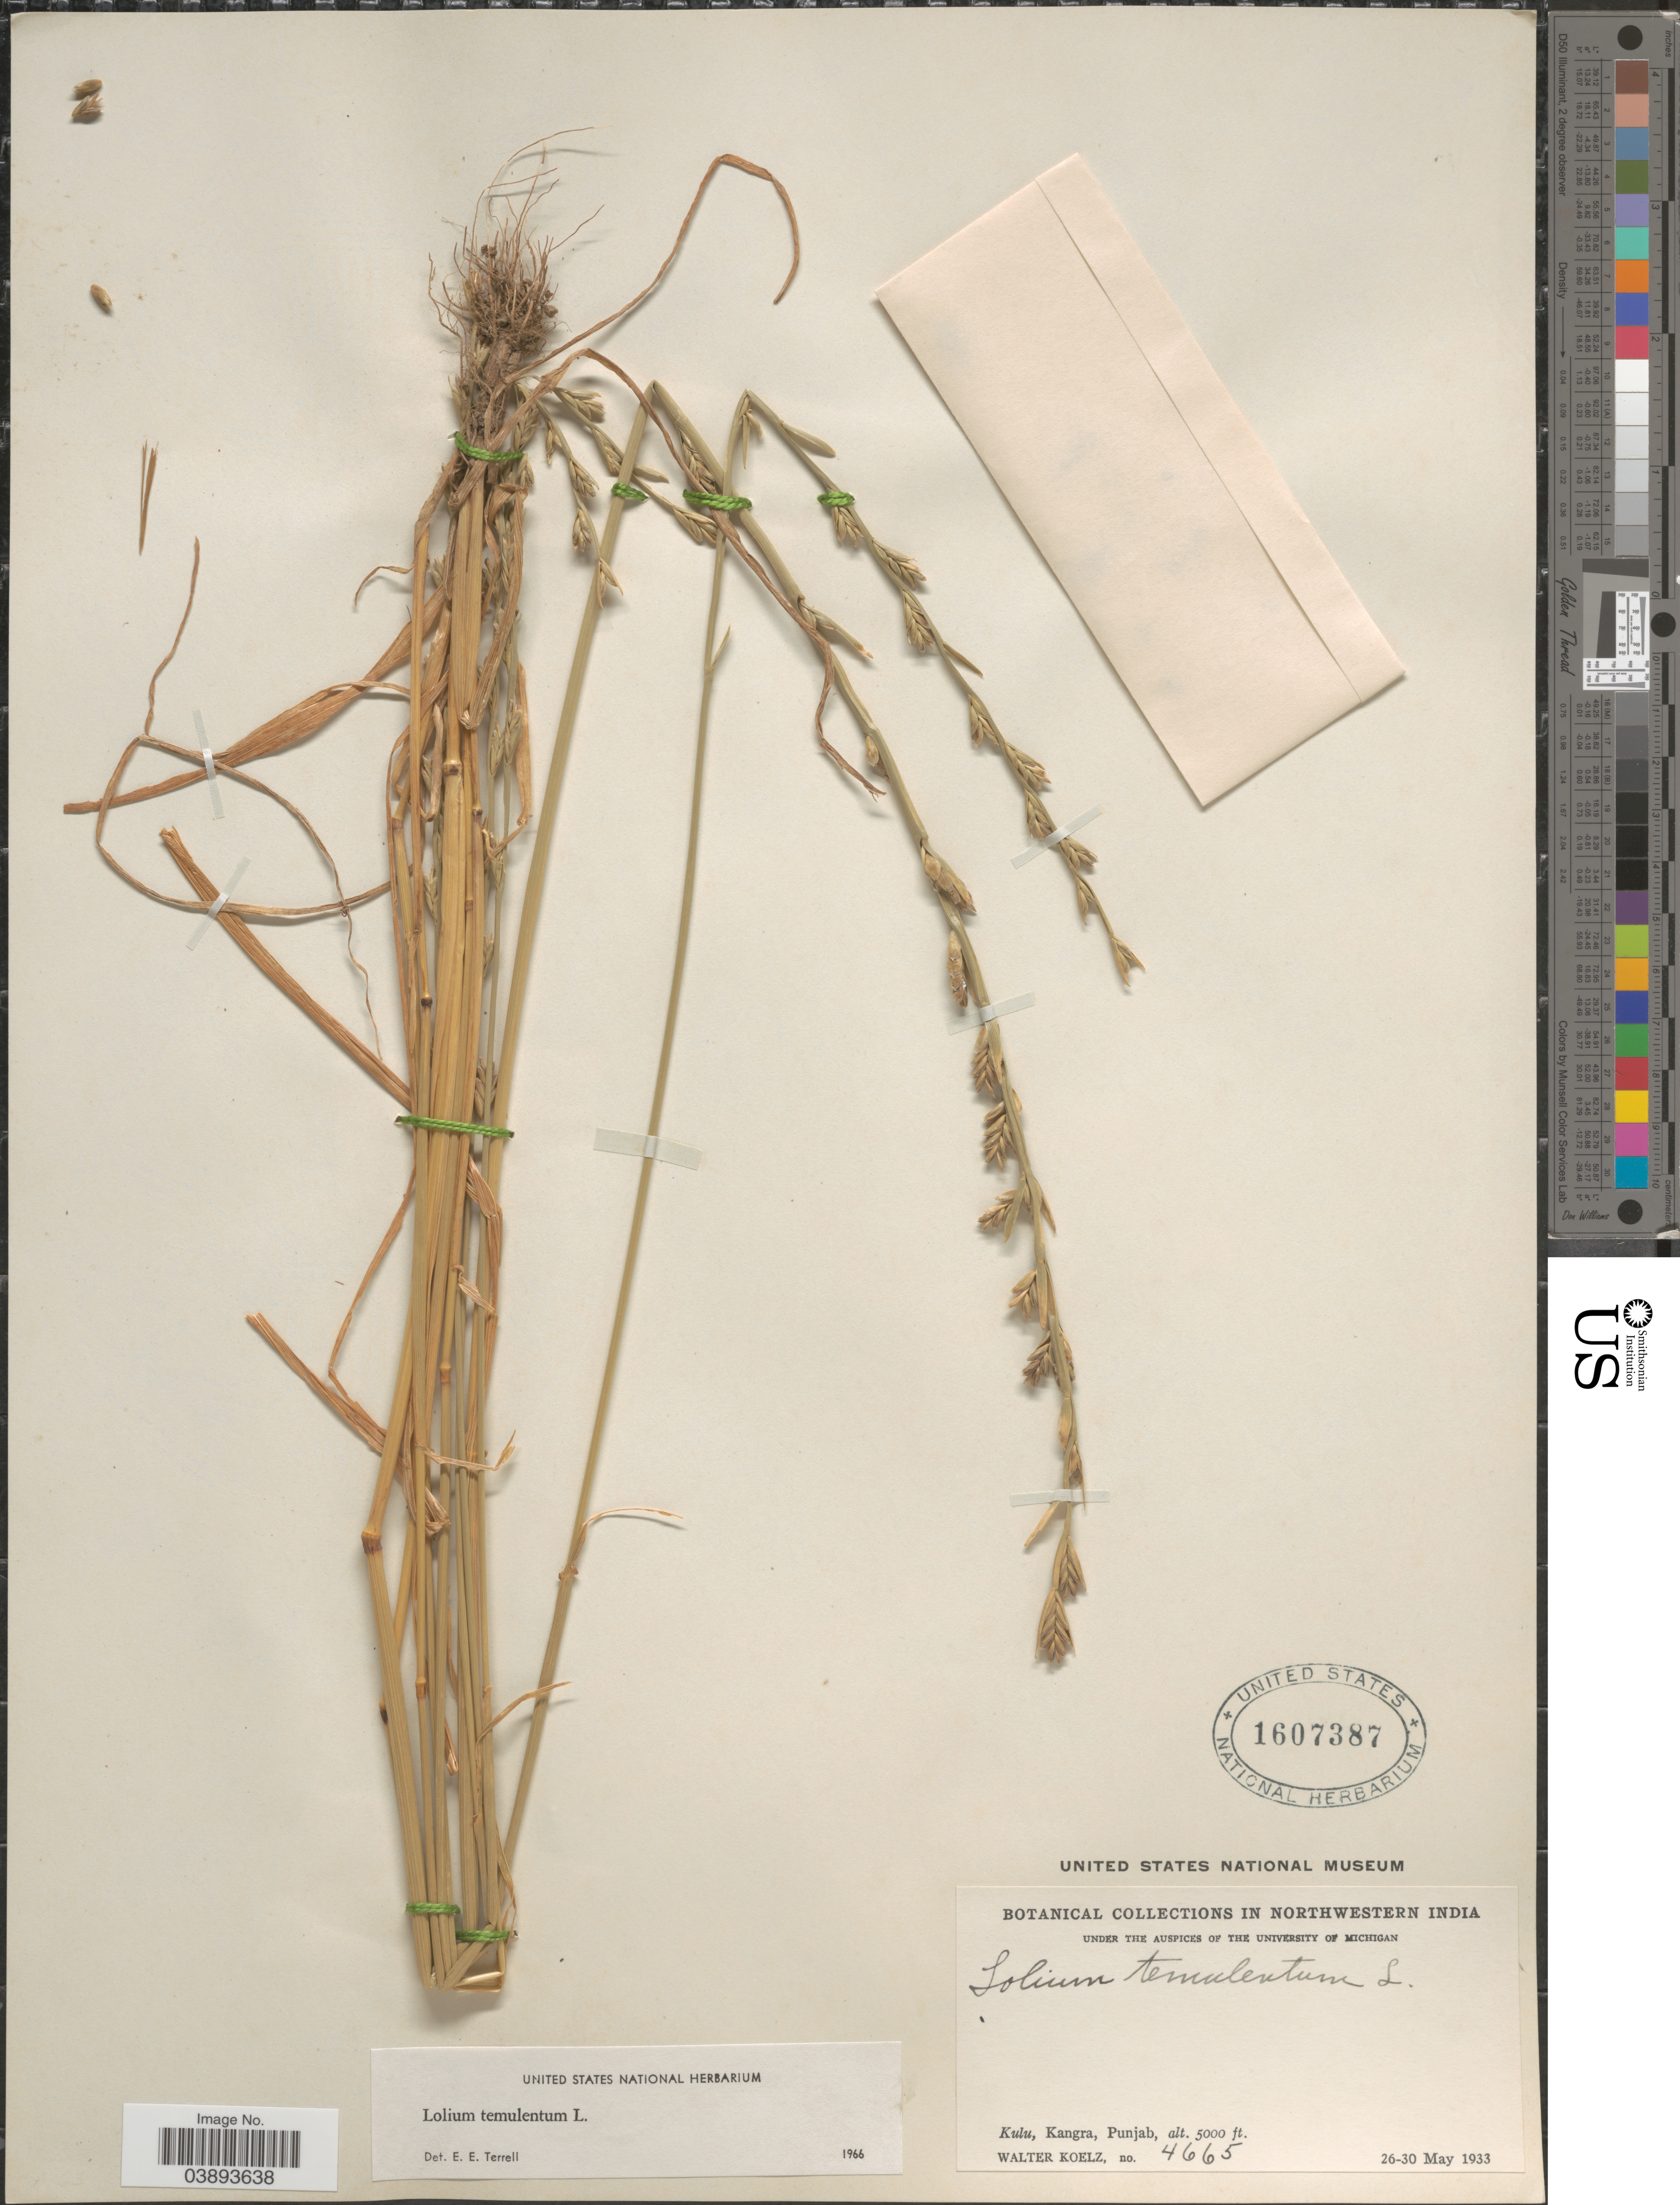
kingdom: Plantae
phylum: Tracheophyta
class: Liliopsida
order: Poales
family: Poaceae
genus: Lolium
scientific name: Lolium temulentum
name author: L.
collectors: W. N. Koelz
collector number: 4665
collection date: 1933-05-26/1933-05-30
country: India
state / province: Punjab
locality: Northwestern India. Kulu, Kangra, Punjab.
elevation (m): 1524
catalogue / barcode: US 1607387